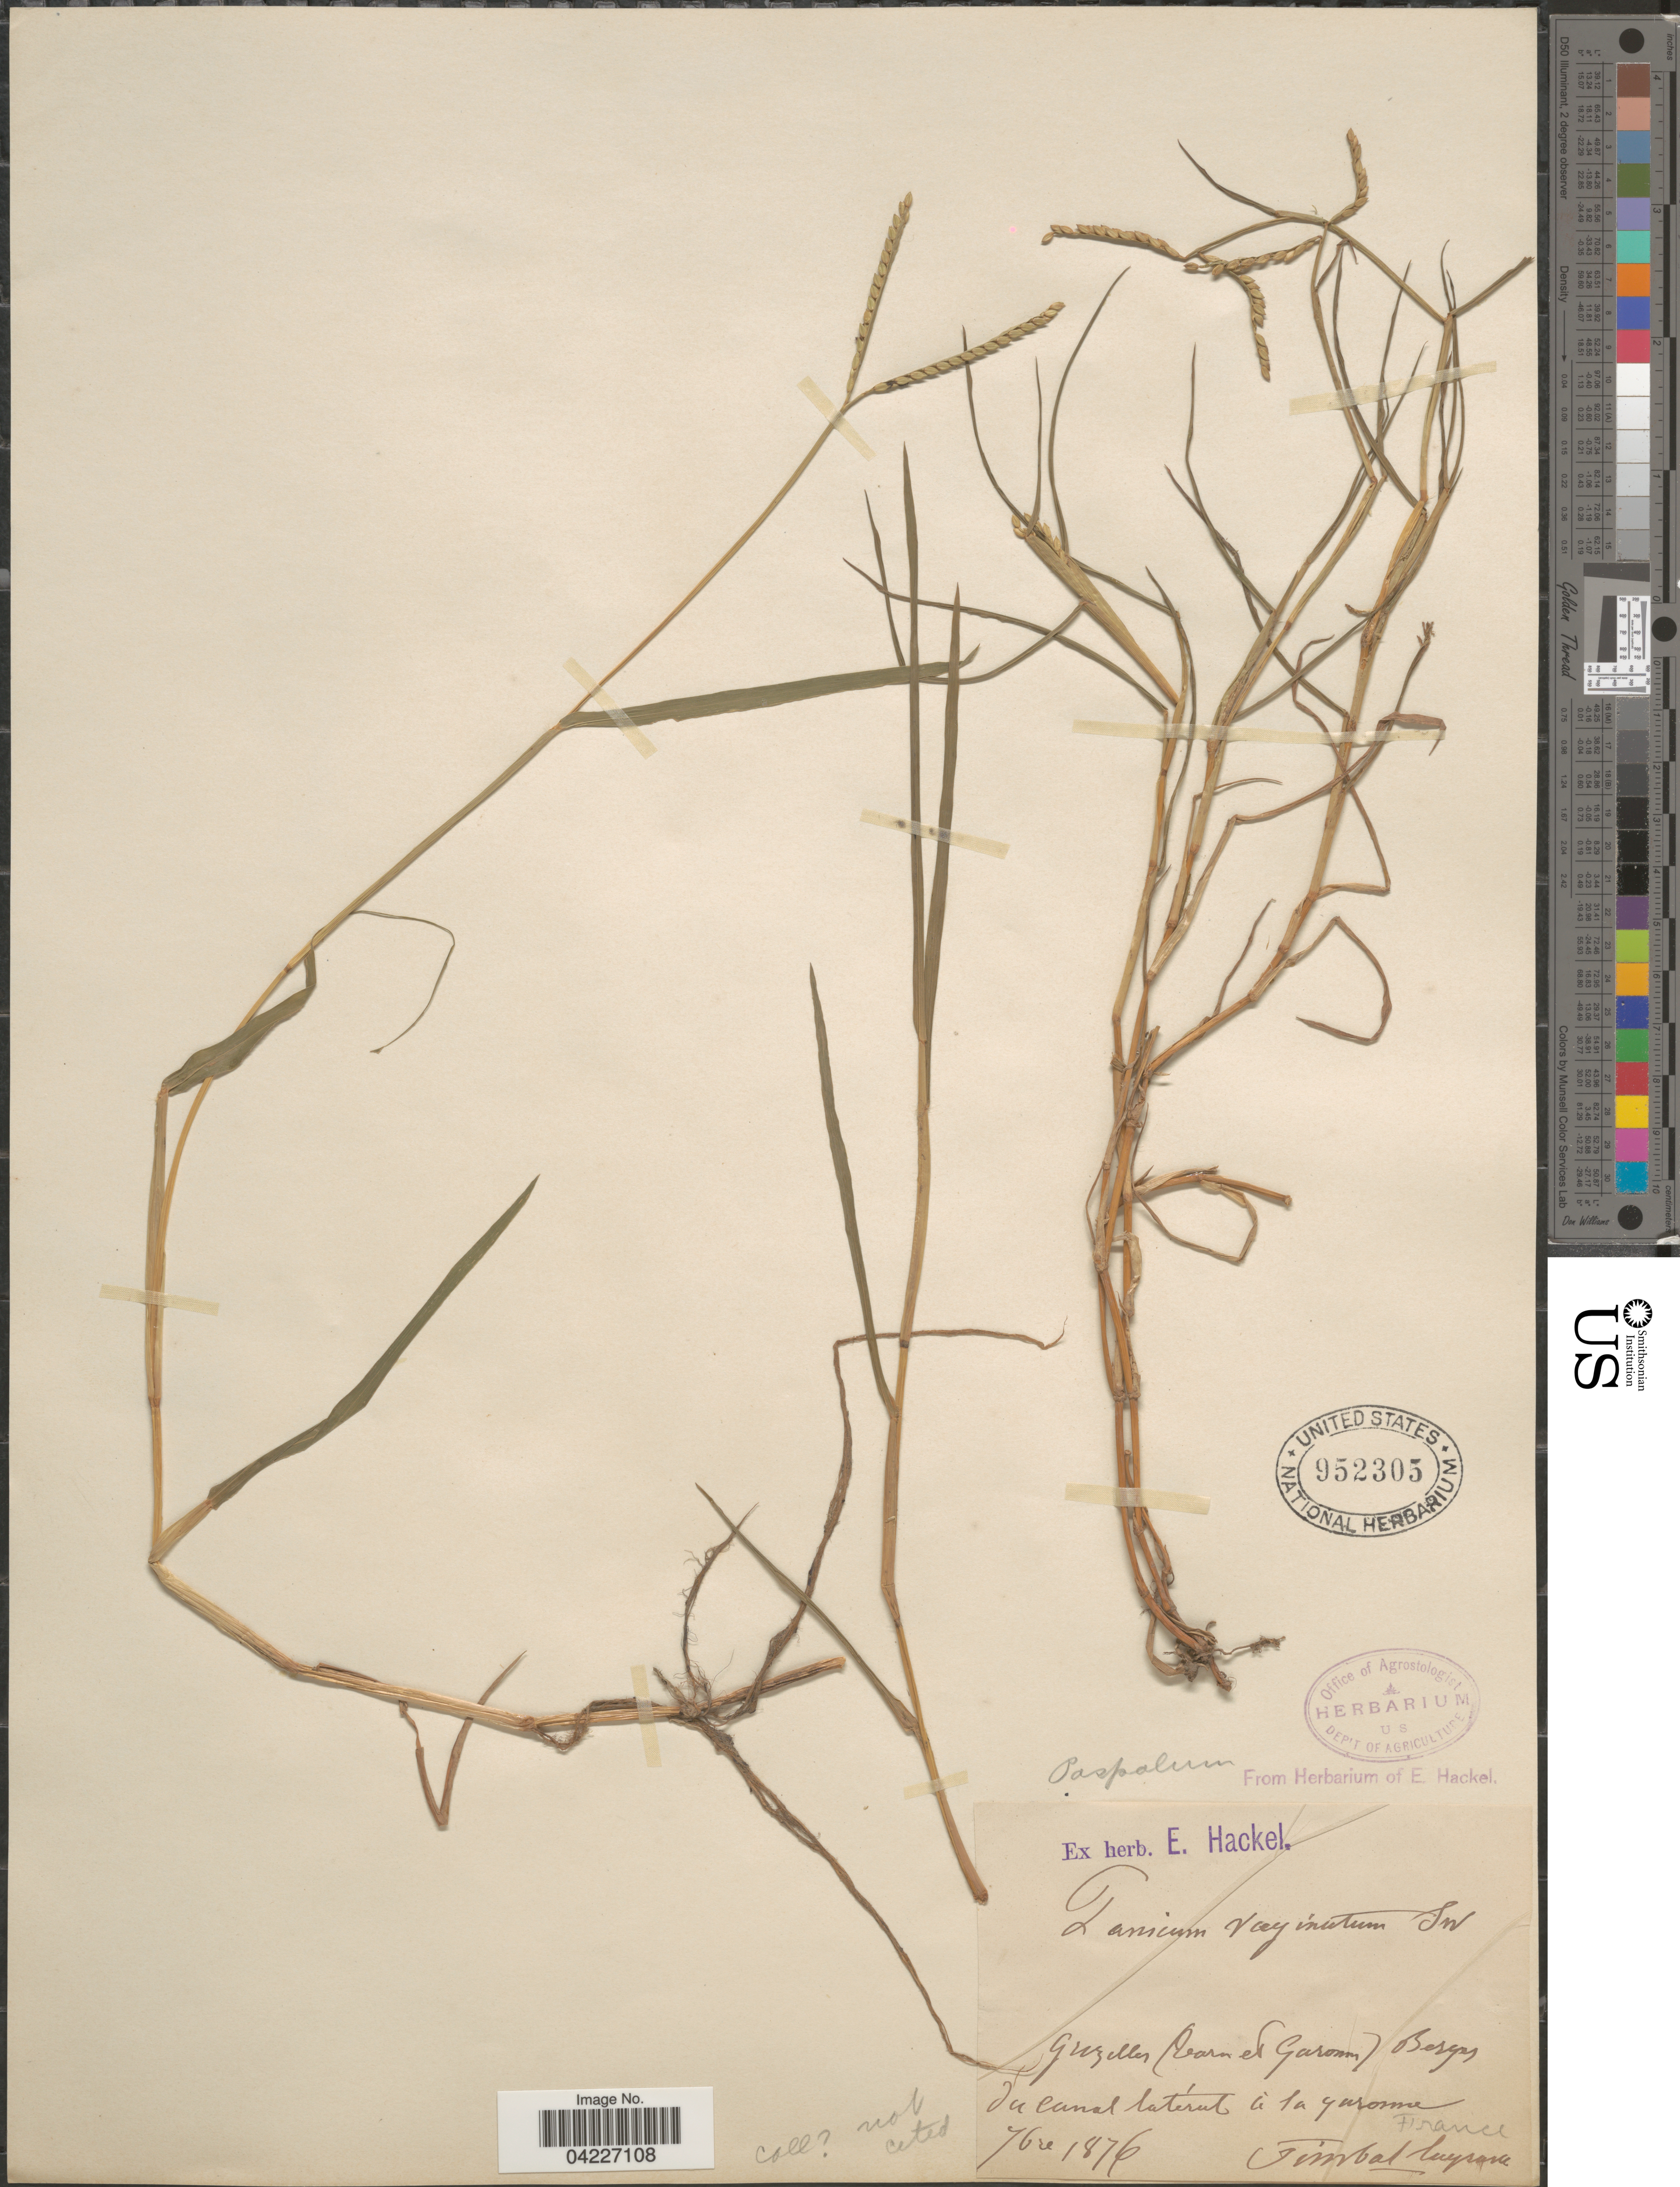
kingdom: Plantae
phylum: Tracheophyta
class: Liliopsida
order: Poales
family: Poaceae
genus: Paspalum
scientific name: Paspalum distichum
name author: L.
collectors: Timbal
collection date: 1876-09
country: France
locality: In canal lateral à la Yaroma. [interpreted]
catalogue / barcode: US 952305